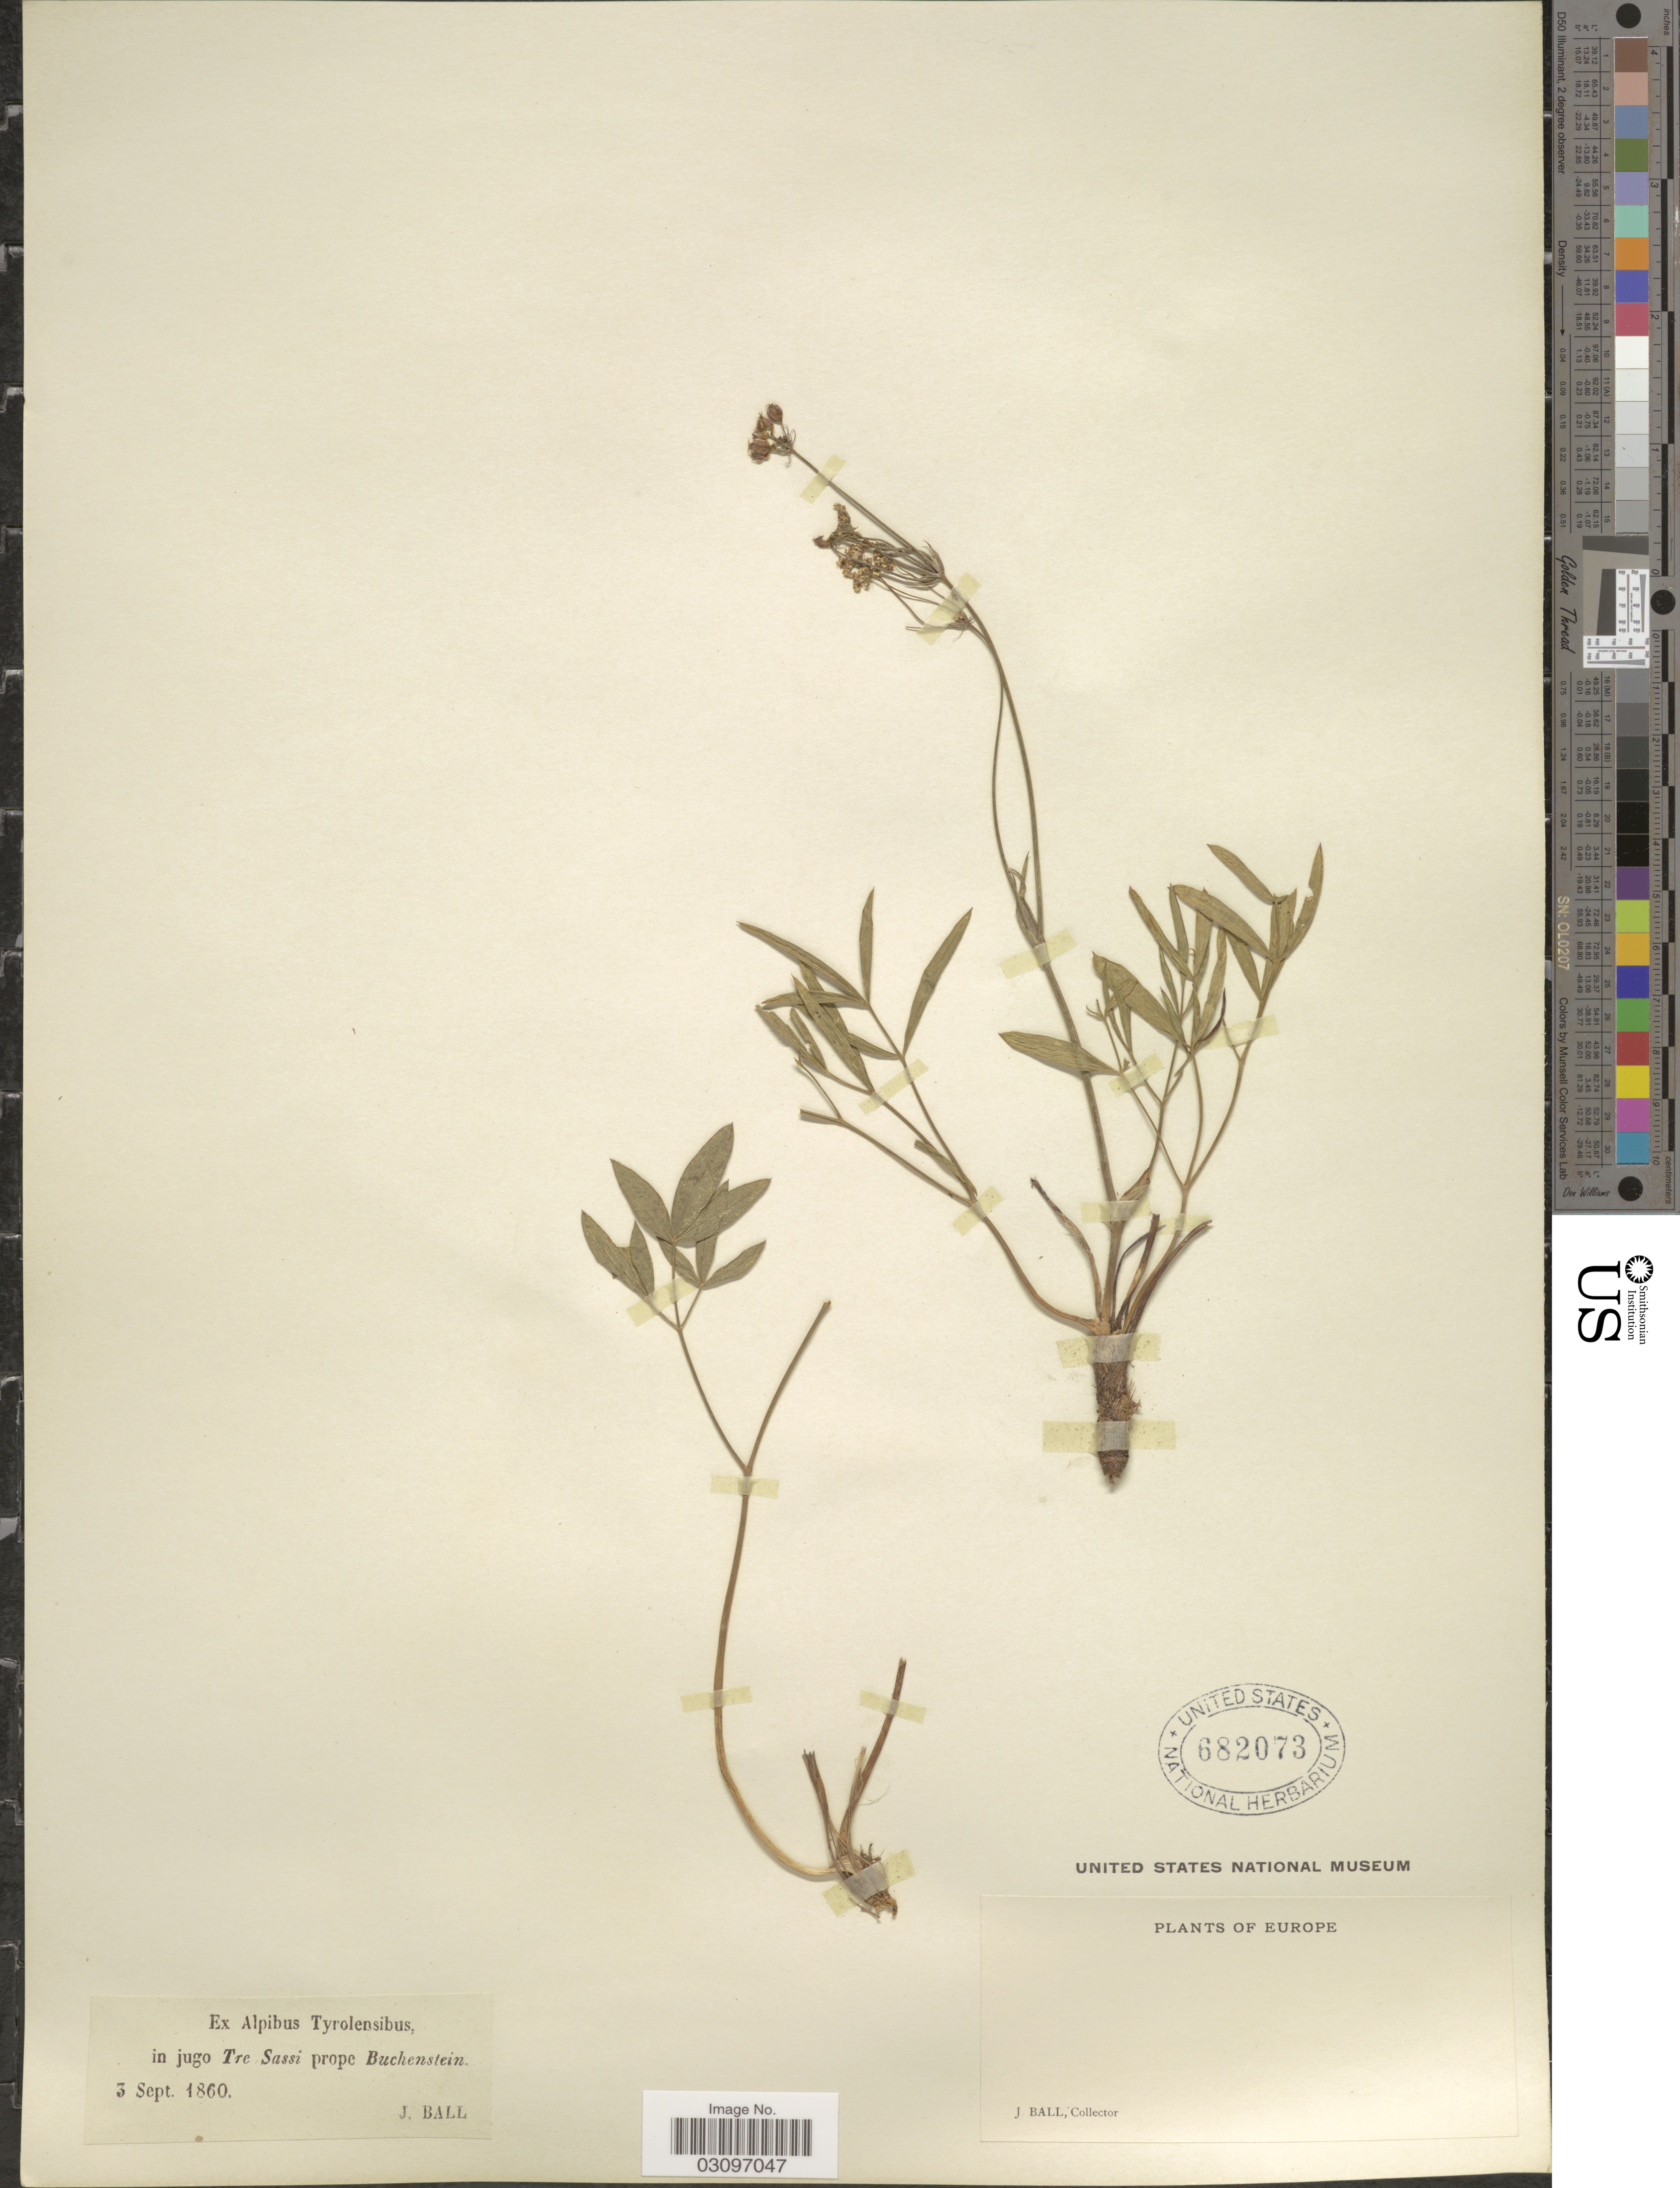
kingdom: Plantae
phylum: Tracheophyta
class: Magnoliopsida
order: Apiales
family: Apiaceae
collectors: J. Ball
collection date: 1860-09-03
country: Italy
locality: Europe. Ex Alpibus Tyrolensibus, in jugo Tre Sassi prope Buchenstein.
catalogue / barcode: US 682073